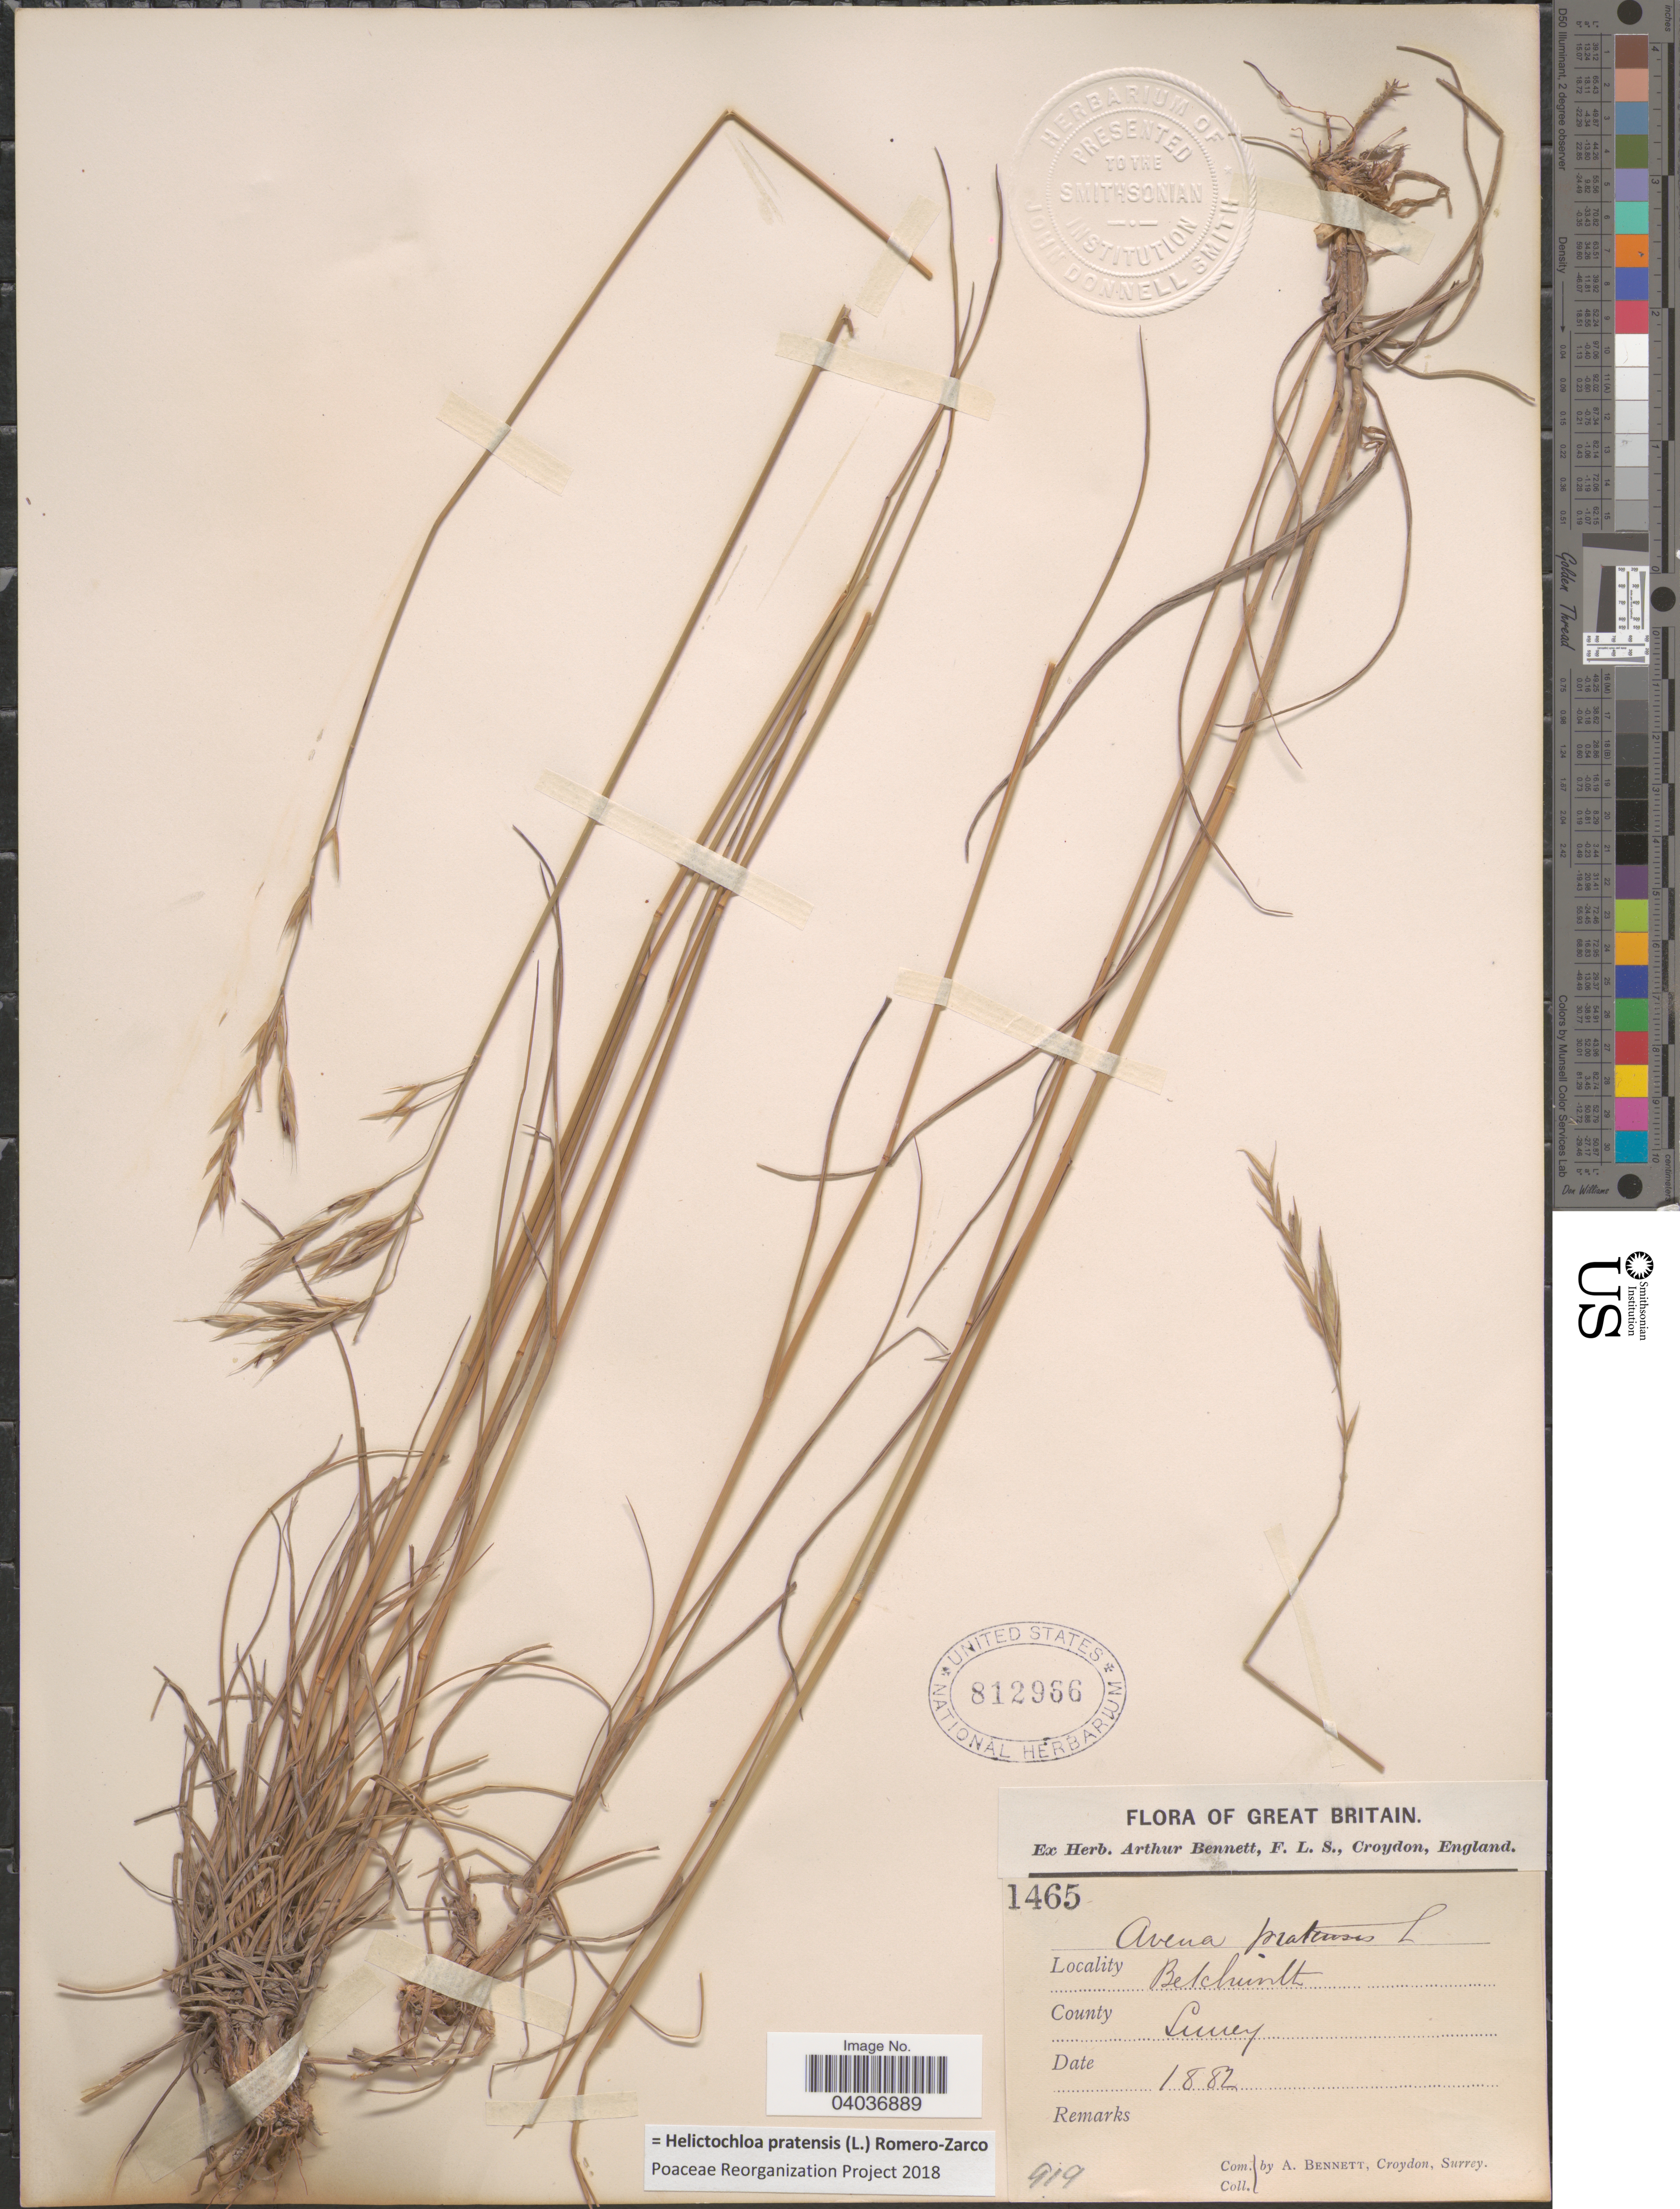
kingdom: Plantae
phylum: Tracheophyta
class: Liliopsida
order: Poales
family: Poaceae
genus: Helictochloa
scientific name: Helictochloa pratensis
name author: (L.) Romero-Zarco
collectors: A. Bennett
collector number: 1465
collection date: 1882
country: United Kingdom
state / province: England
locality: Great Britain. Betchworth. County Surrey.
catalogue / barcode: US 812966